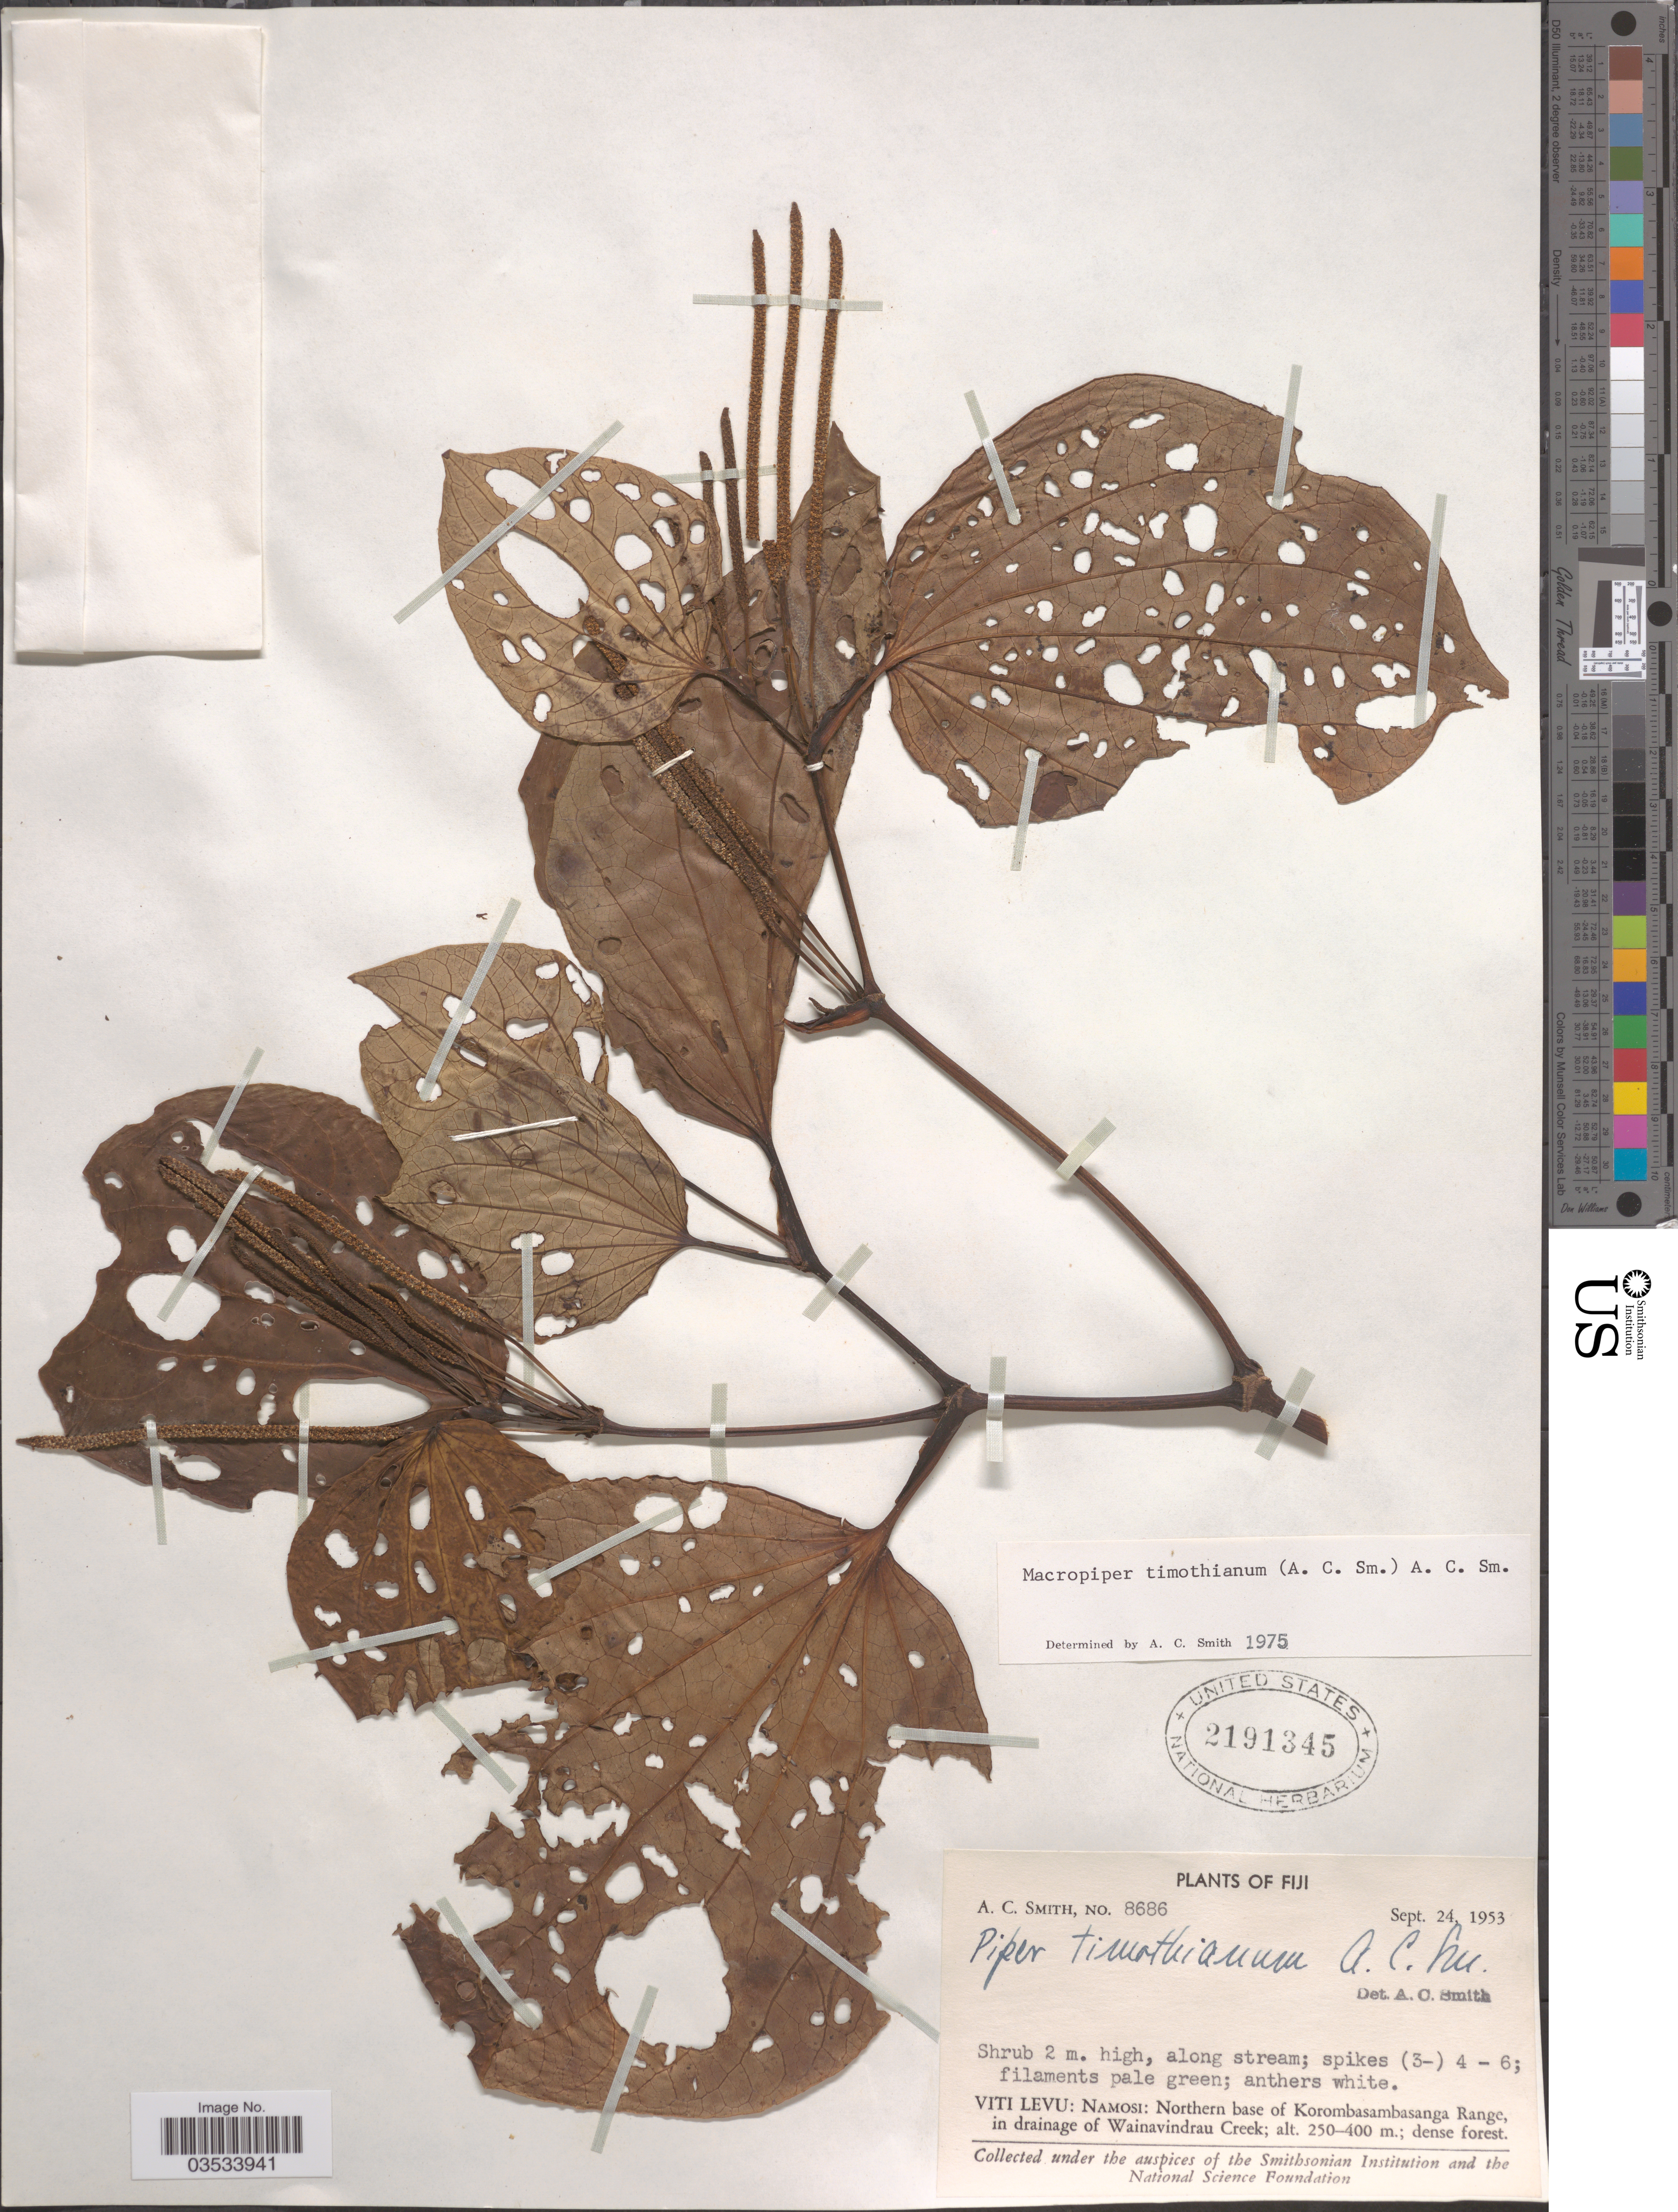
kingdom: Plantae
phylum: Tracheophyta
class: Magnoliopsida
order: Piperales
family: Piperaceae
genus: Piper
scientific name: Piper timothianum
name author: A.C. Sm.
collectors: A. C. Smith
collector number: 8686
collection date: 1953-09-24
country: Fiji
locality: Viti Levu: Namosi: Northern base of Korombasambasanga Range, in drainage of Wainavindrau Creek.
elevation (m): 250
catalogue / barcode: US 2191345